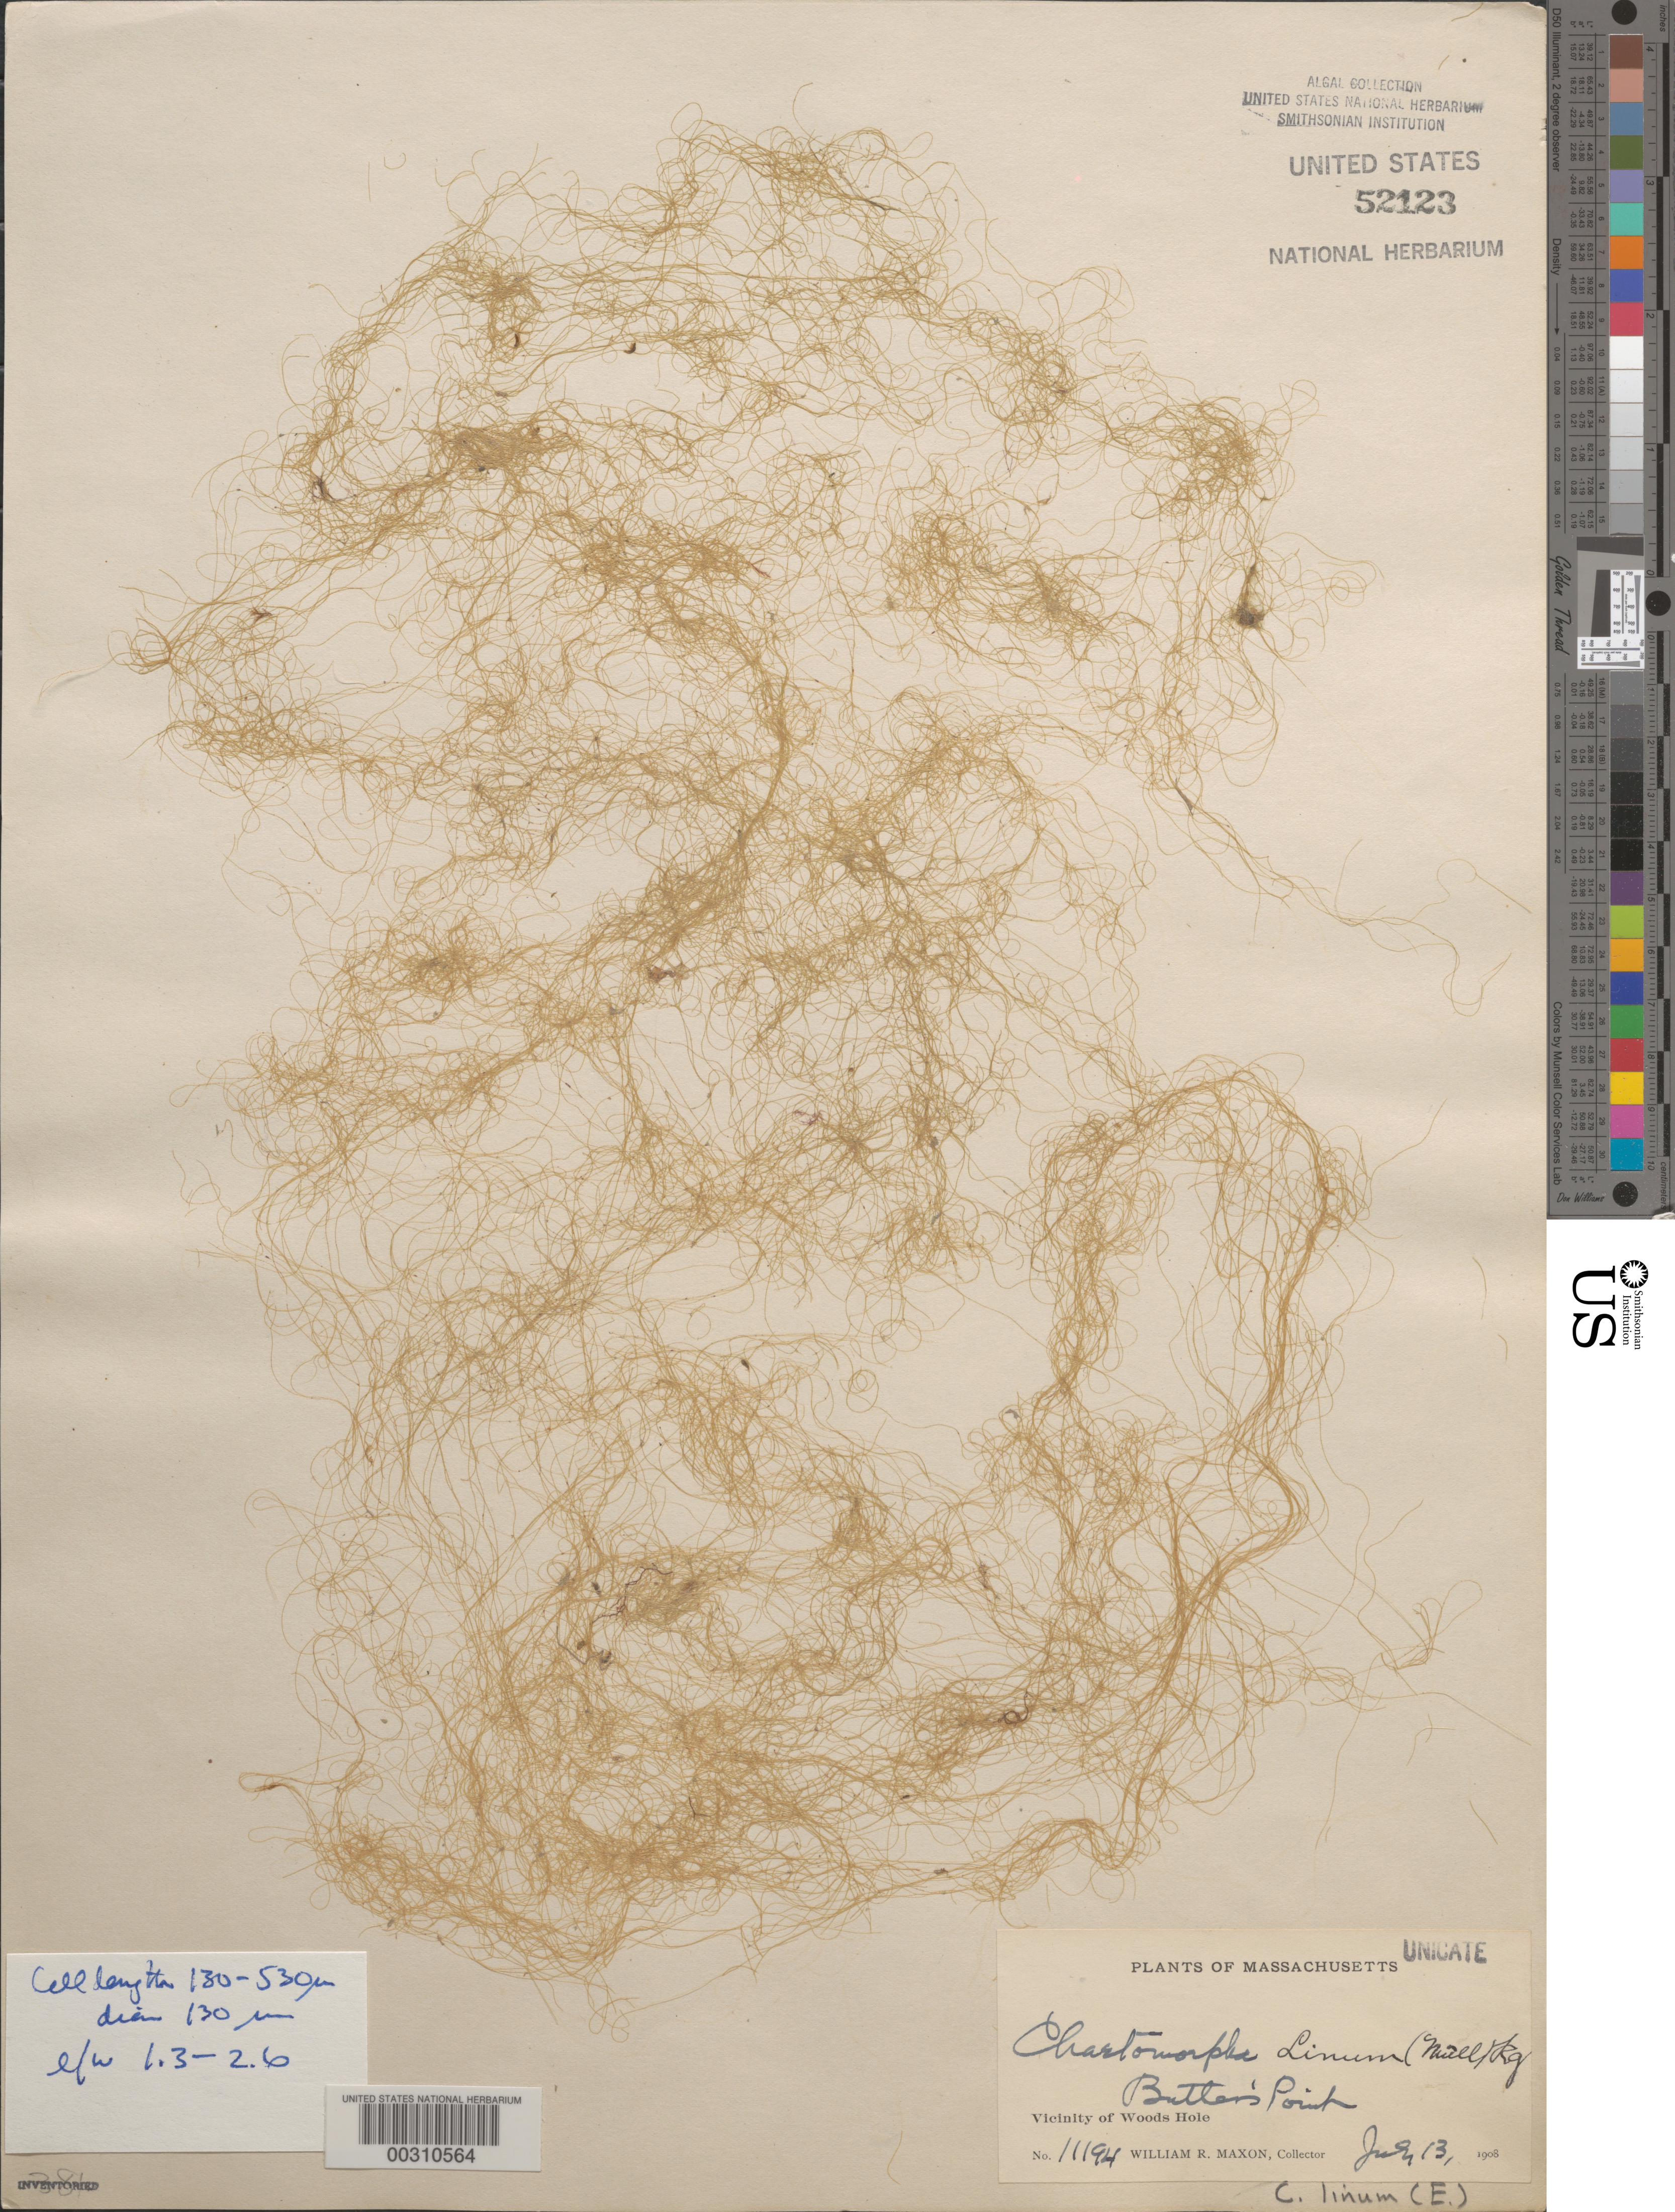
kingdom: Plantae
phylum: Chlorophyta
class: Ulvophyceae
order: Cladophorales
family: Cladophoraceae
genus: Chaetomorpha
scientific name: Chaetomorpha linum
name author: (O.F. Muell.) Kütz.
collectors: W. R. Maxon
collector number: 11194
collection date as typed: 13 Jul 1908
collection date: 1908-07-13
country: United States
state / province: Massachusetts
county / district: Barnstable County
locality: Woods Hole, Butler's Point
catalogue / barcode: US 52123